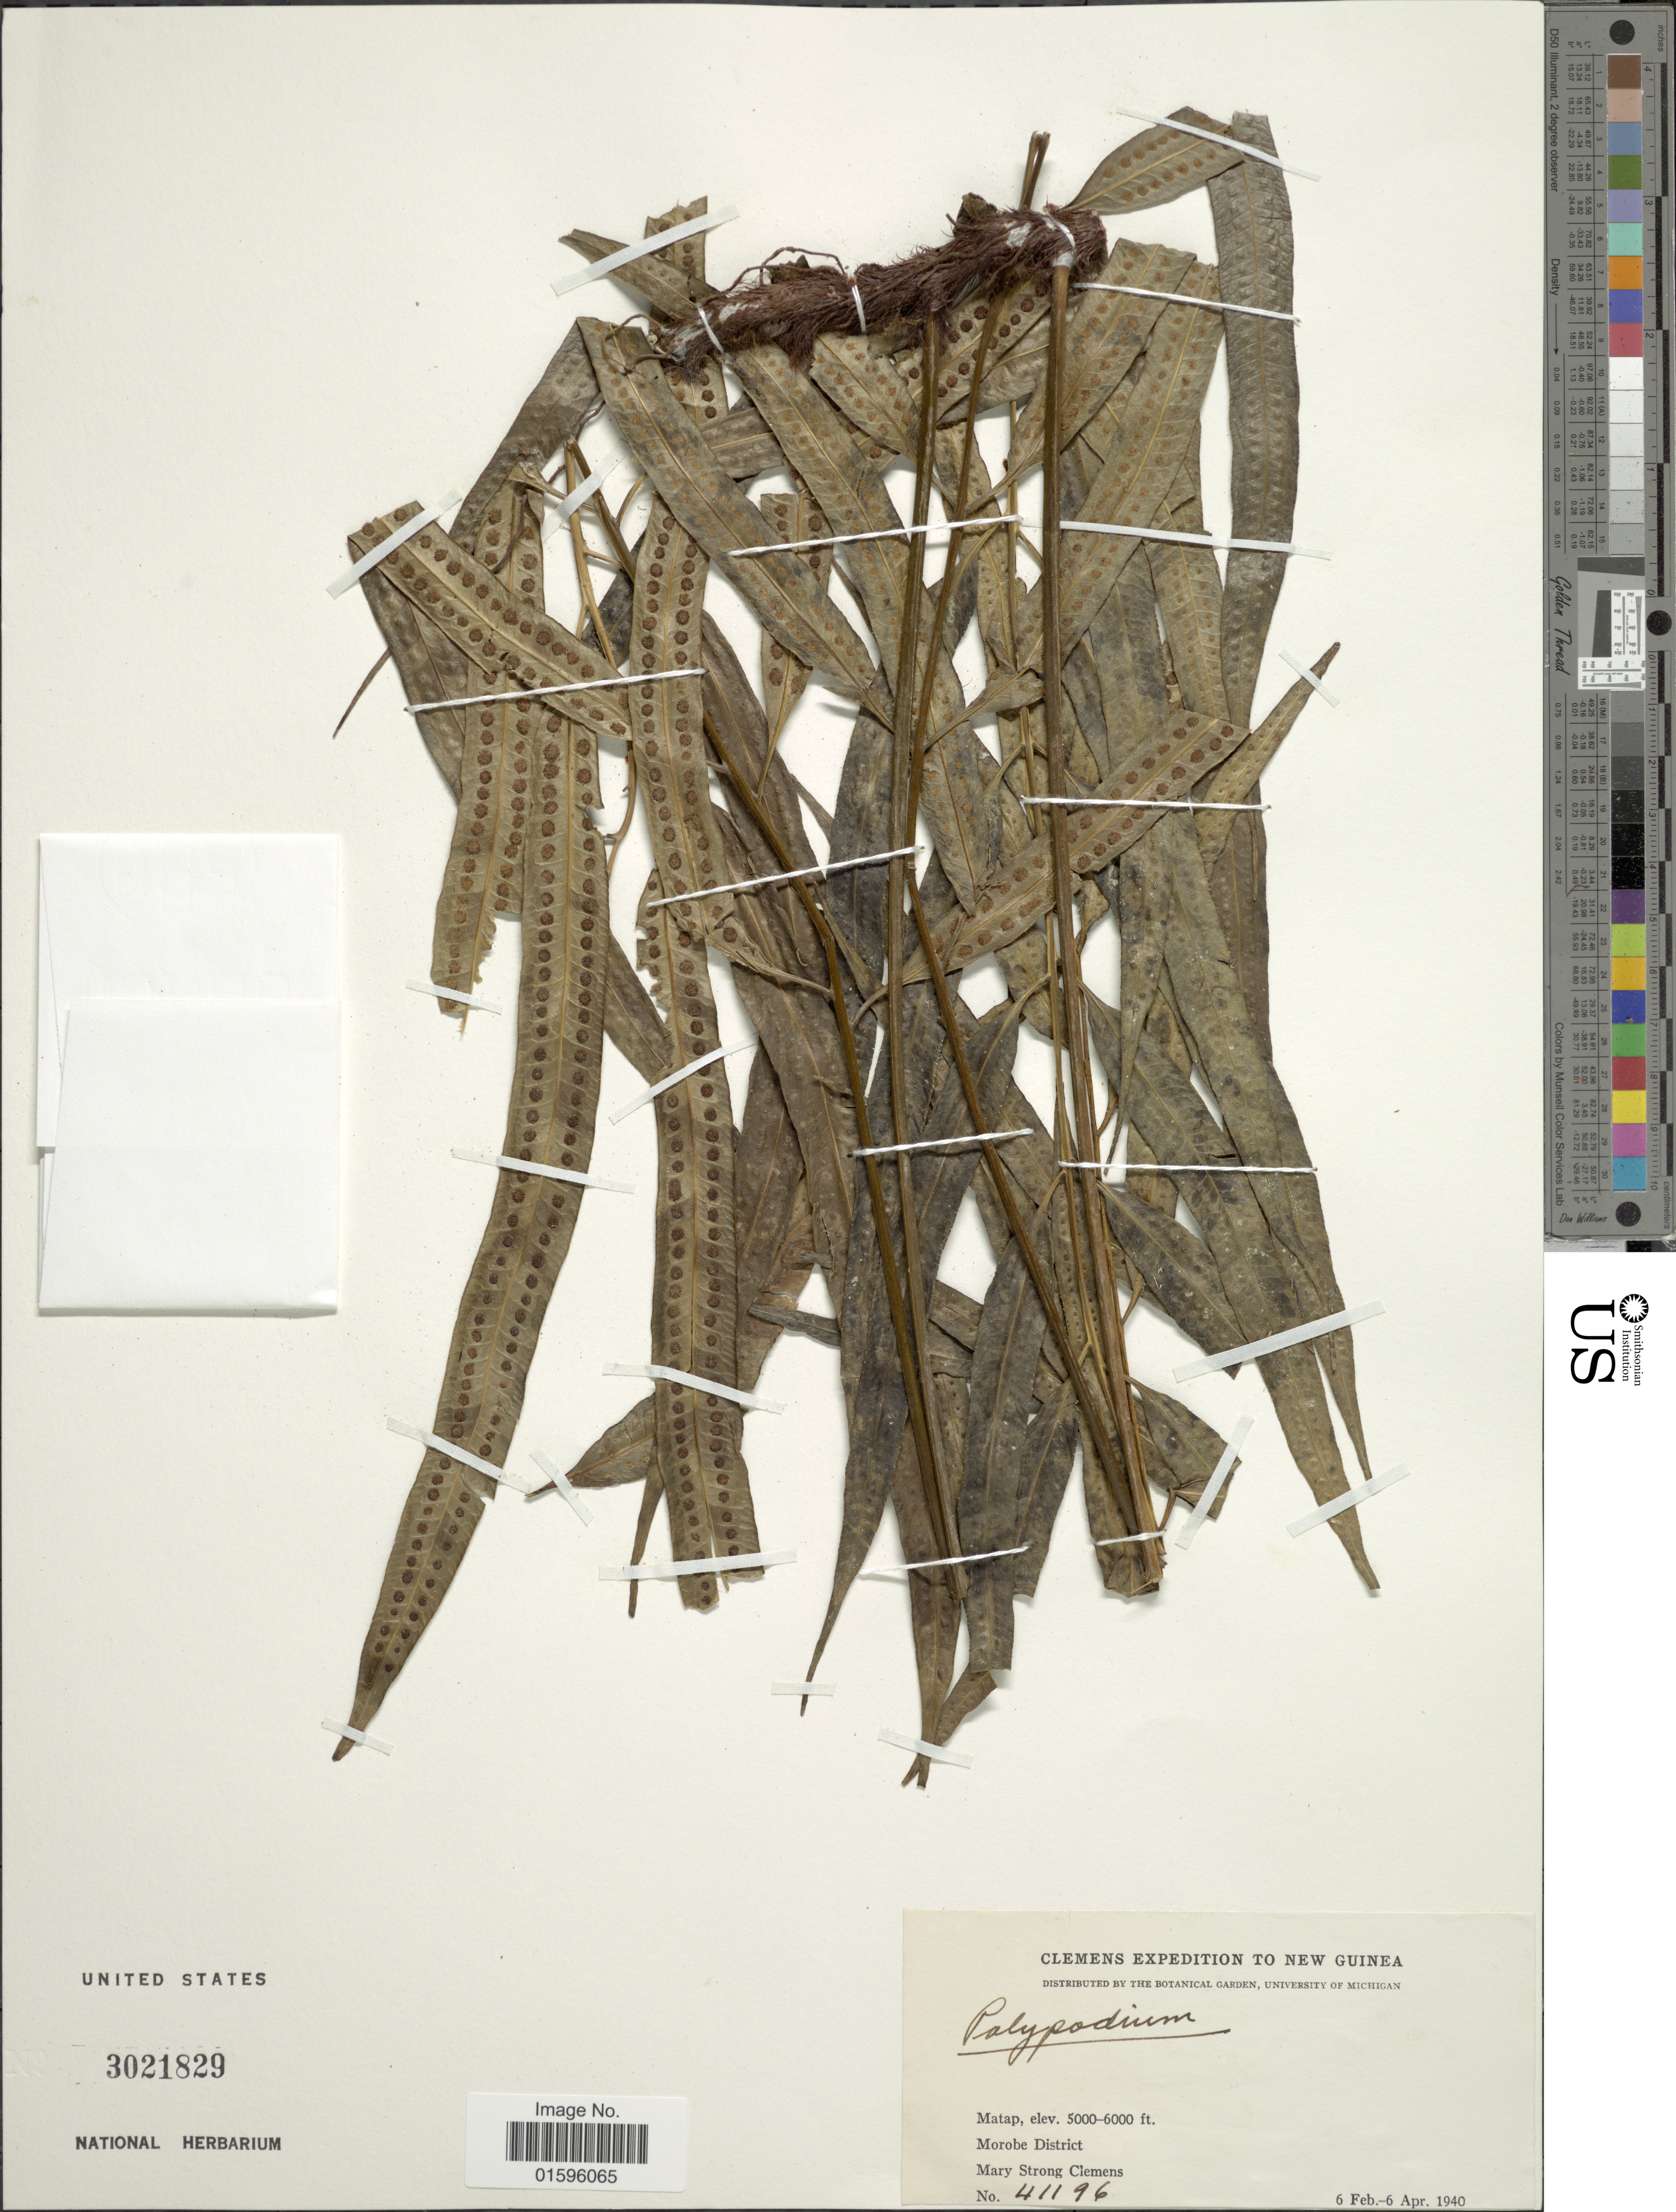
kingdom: Plantae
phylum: Tracheophyta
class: Polypodiopsida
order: Polypodiales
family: Polypodiaceae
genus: Polypodium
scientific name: Polypodium sp.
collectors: M. S. Clemens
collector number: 4496*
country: Papua New Guinea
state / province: Morobe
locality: New Guinea, Matap, Morobe District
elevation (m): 1524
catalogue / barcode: US 3021829